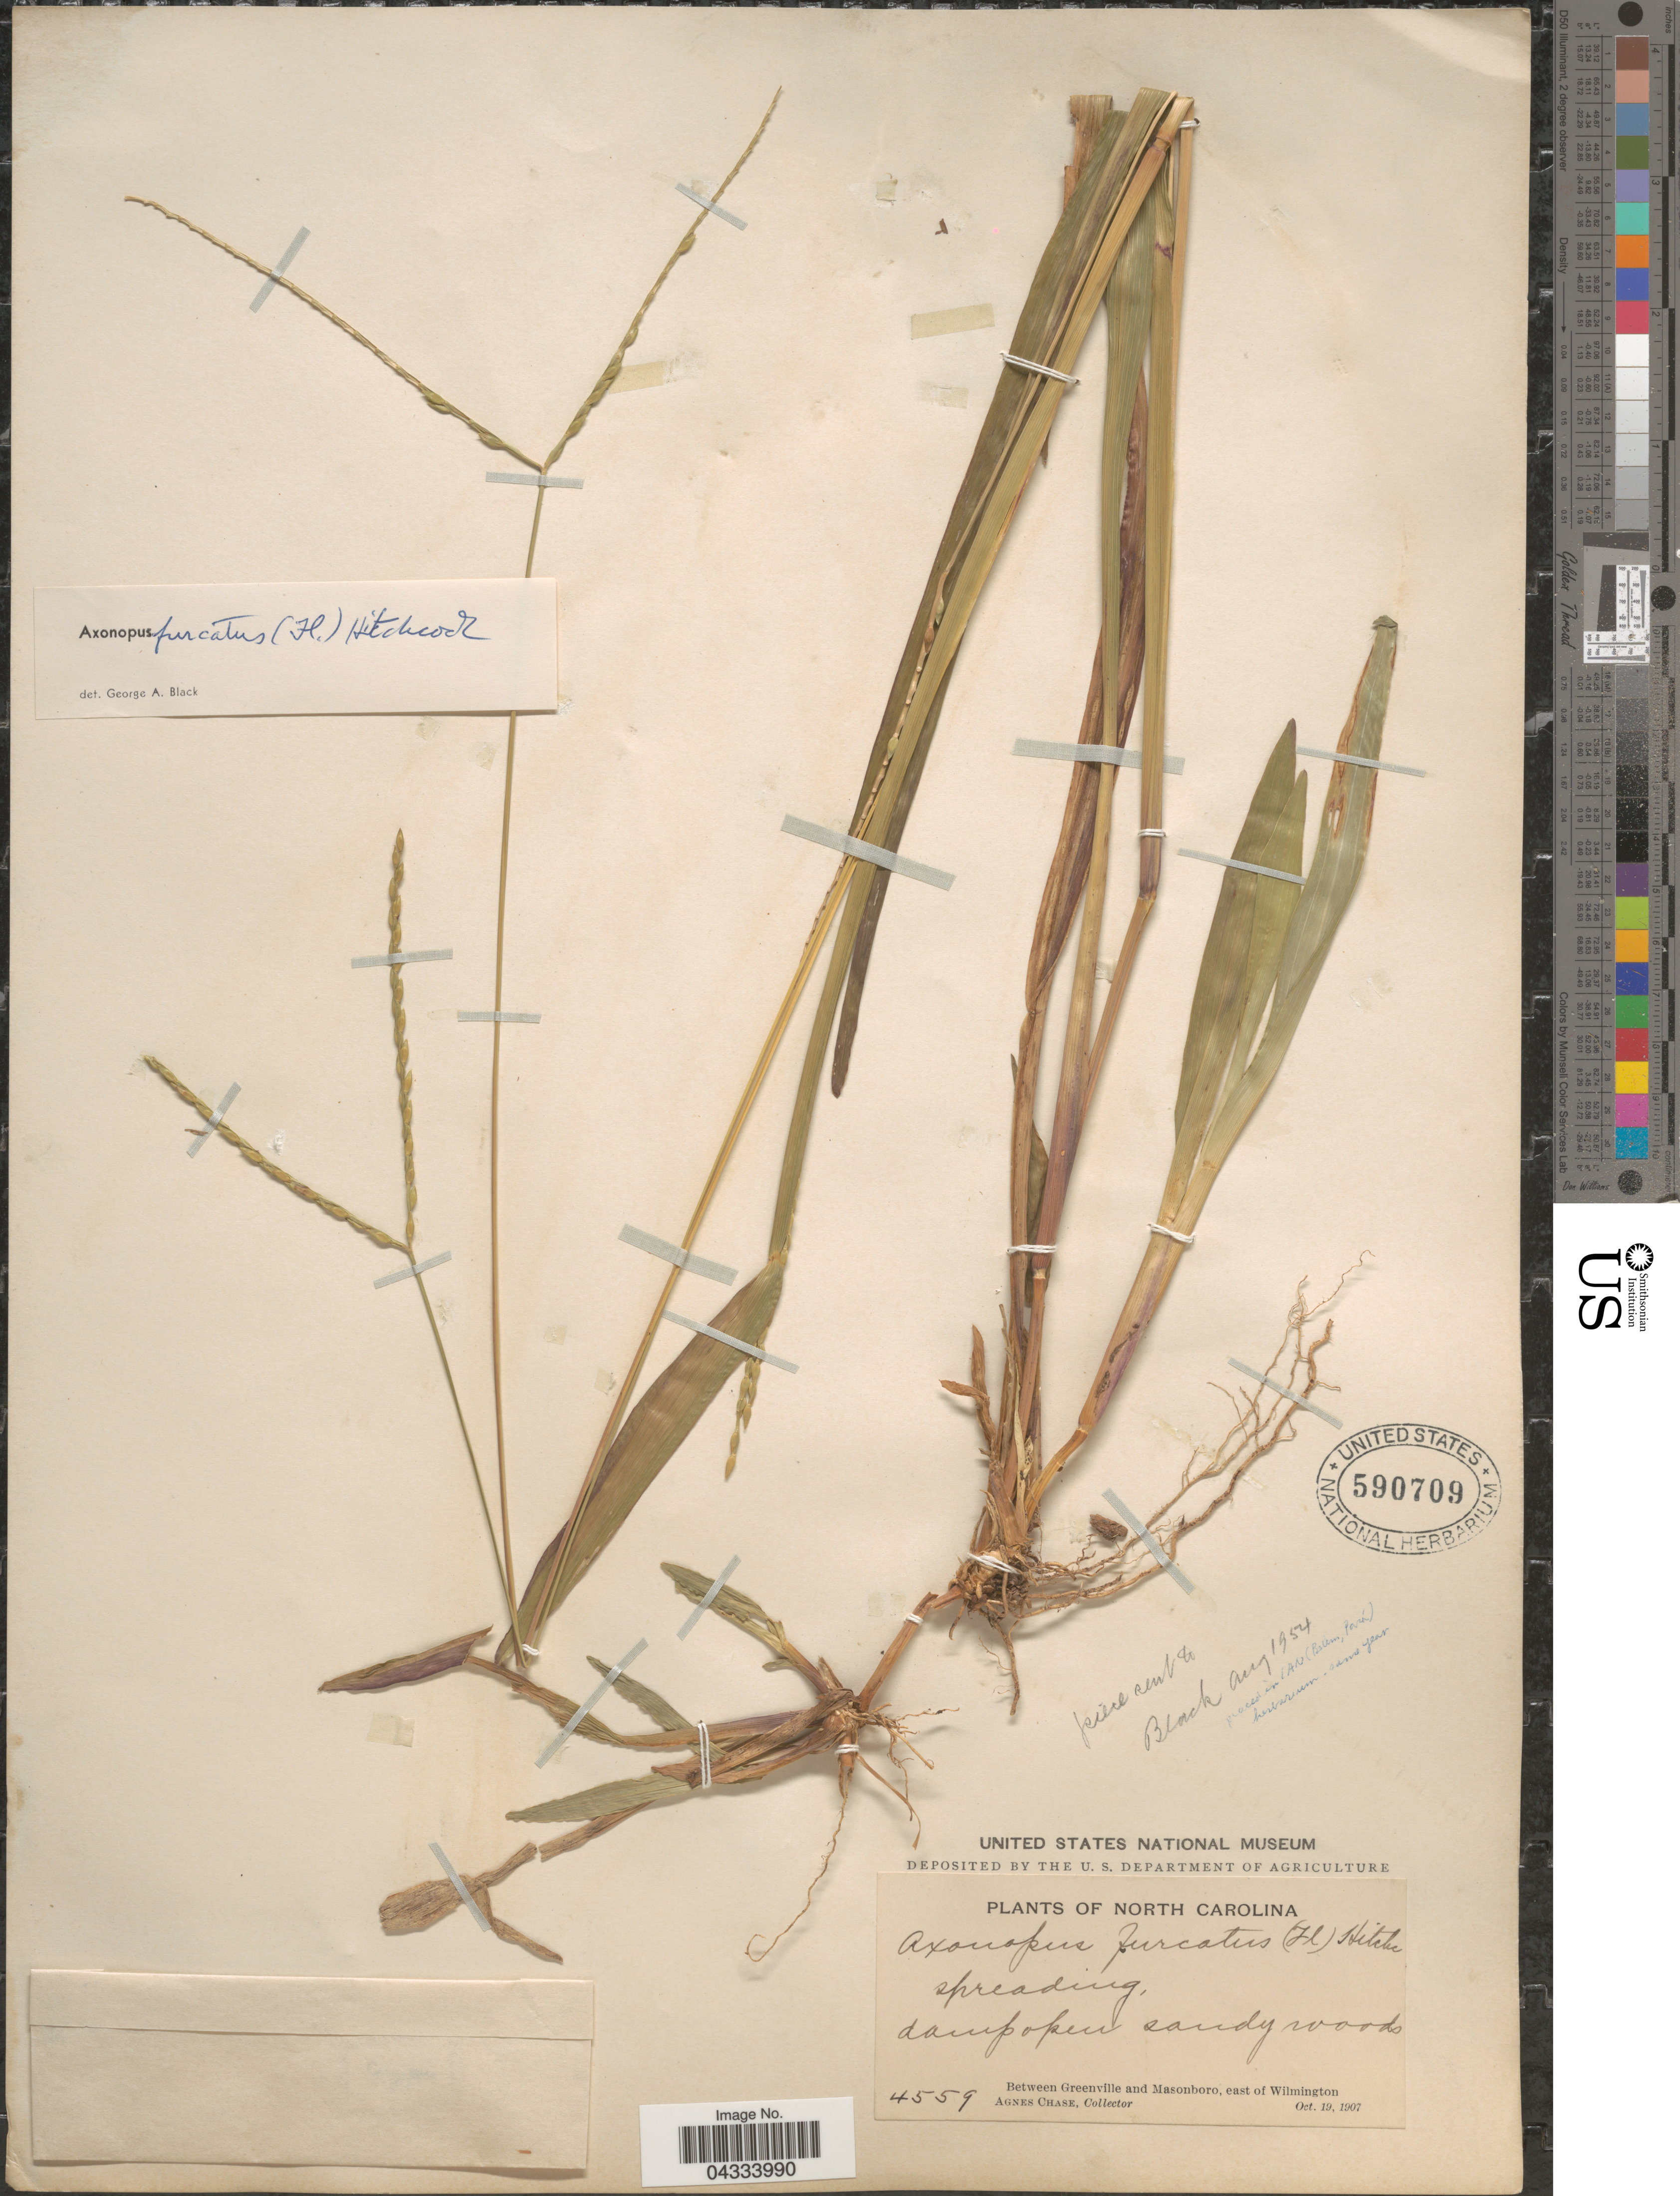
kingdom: Plantae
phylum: Tracheophyta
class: Liliopsida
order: Poales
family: Poaceae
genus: Axonopus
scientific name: Axonopus furcatus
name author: (Flüggé) Hitchc.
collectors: A. Chase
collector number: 4559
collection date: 1907-10-19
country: United States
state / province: North Carolina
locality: Between Greenville and Masonboro, east of Wilmington.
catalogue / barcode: US 590709